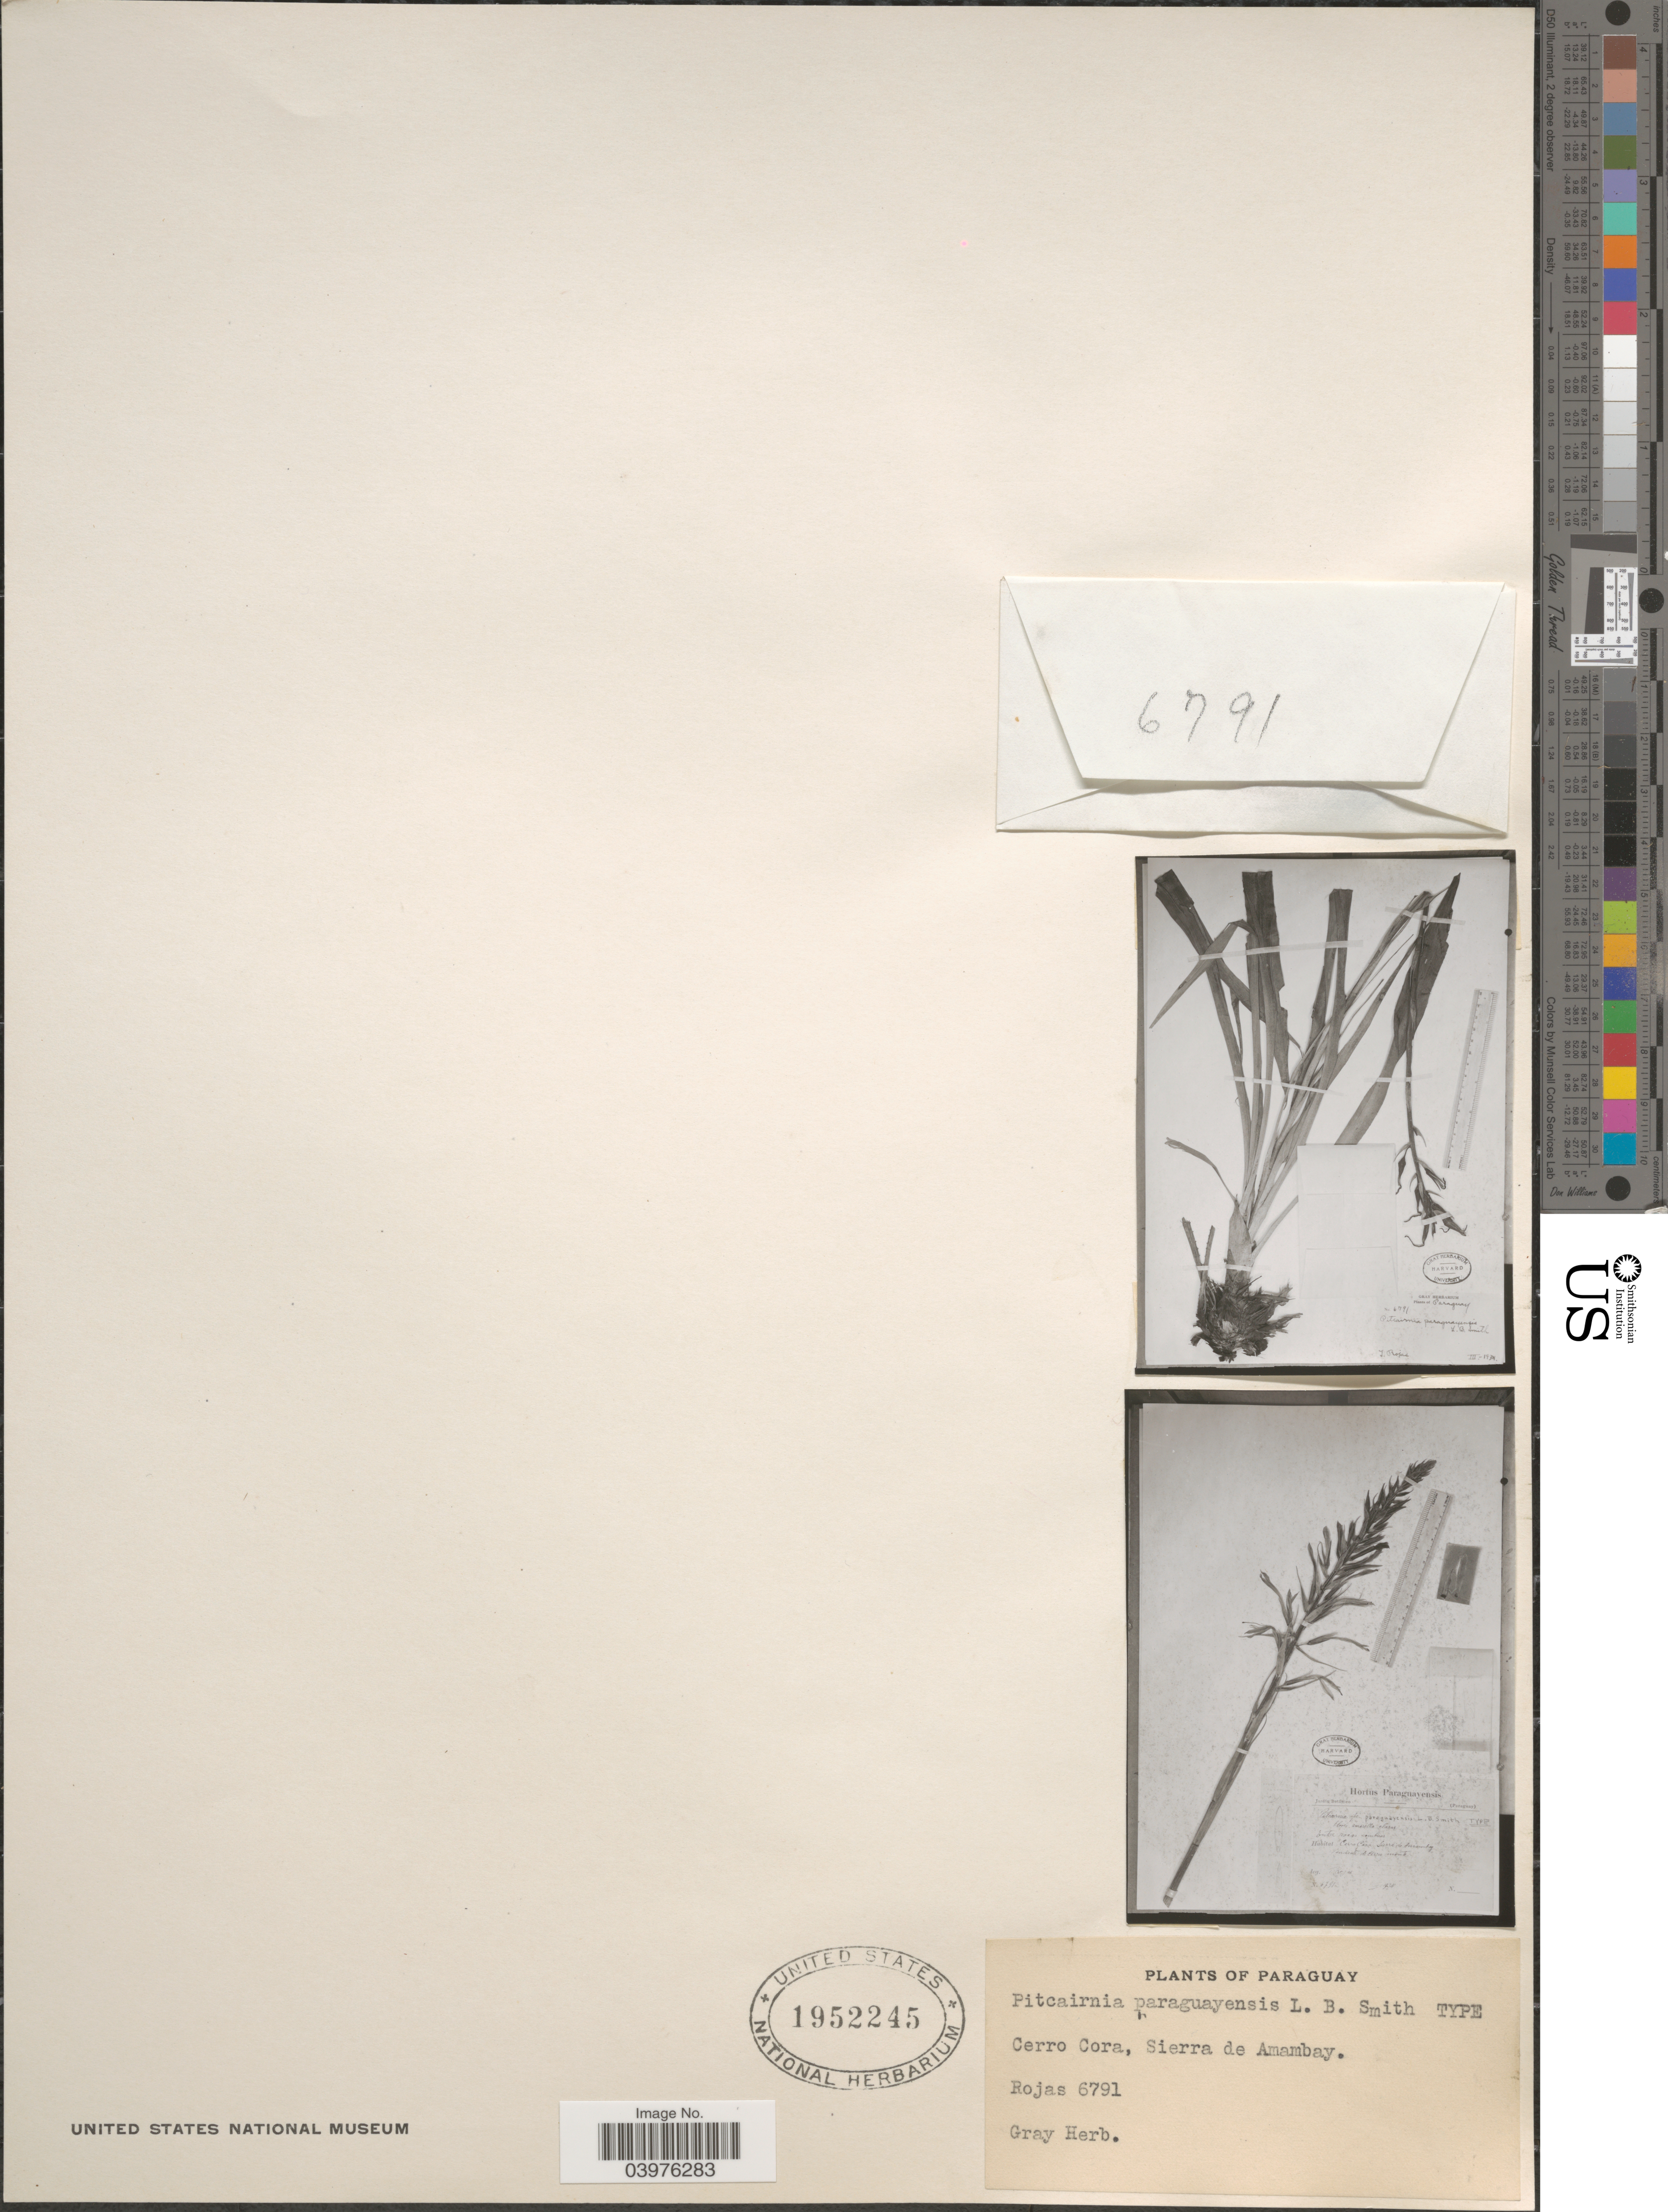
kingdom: Plantae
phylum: Tracheophyta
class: Liliopsida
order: Poales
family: Bromeliaceae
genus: Pitcairnia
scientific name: Pitcairnia paraguayensis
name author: L.B. Sm.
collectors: T. Rojas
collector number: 6791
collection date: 1934-03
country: Paraguay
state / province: Amambay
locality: Cerro Cora, Sierra de Amambay. Pendiente de cerro monte.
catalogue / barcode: US 1952245